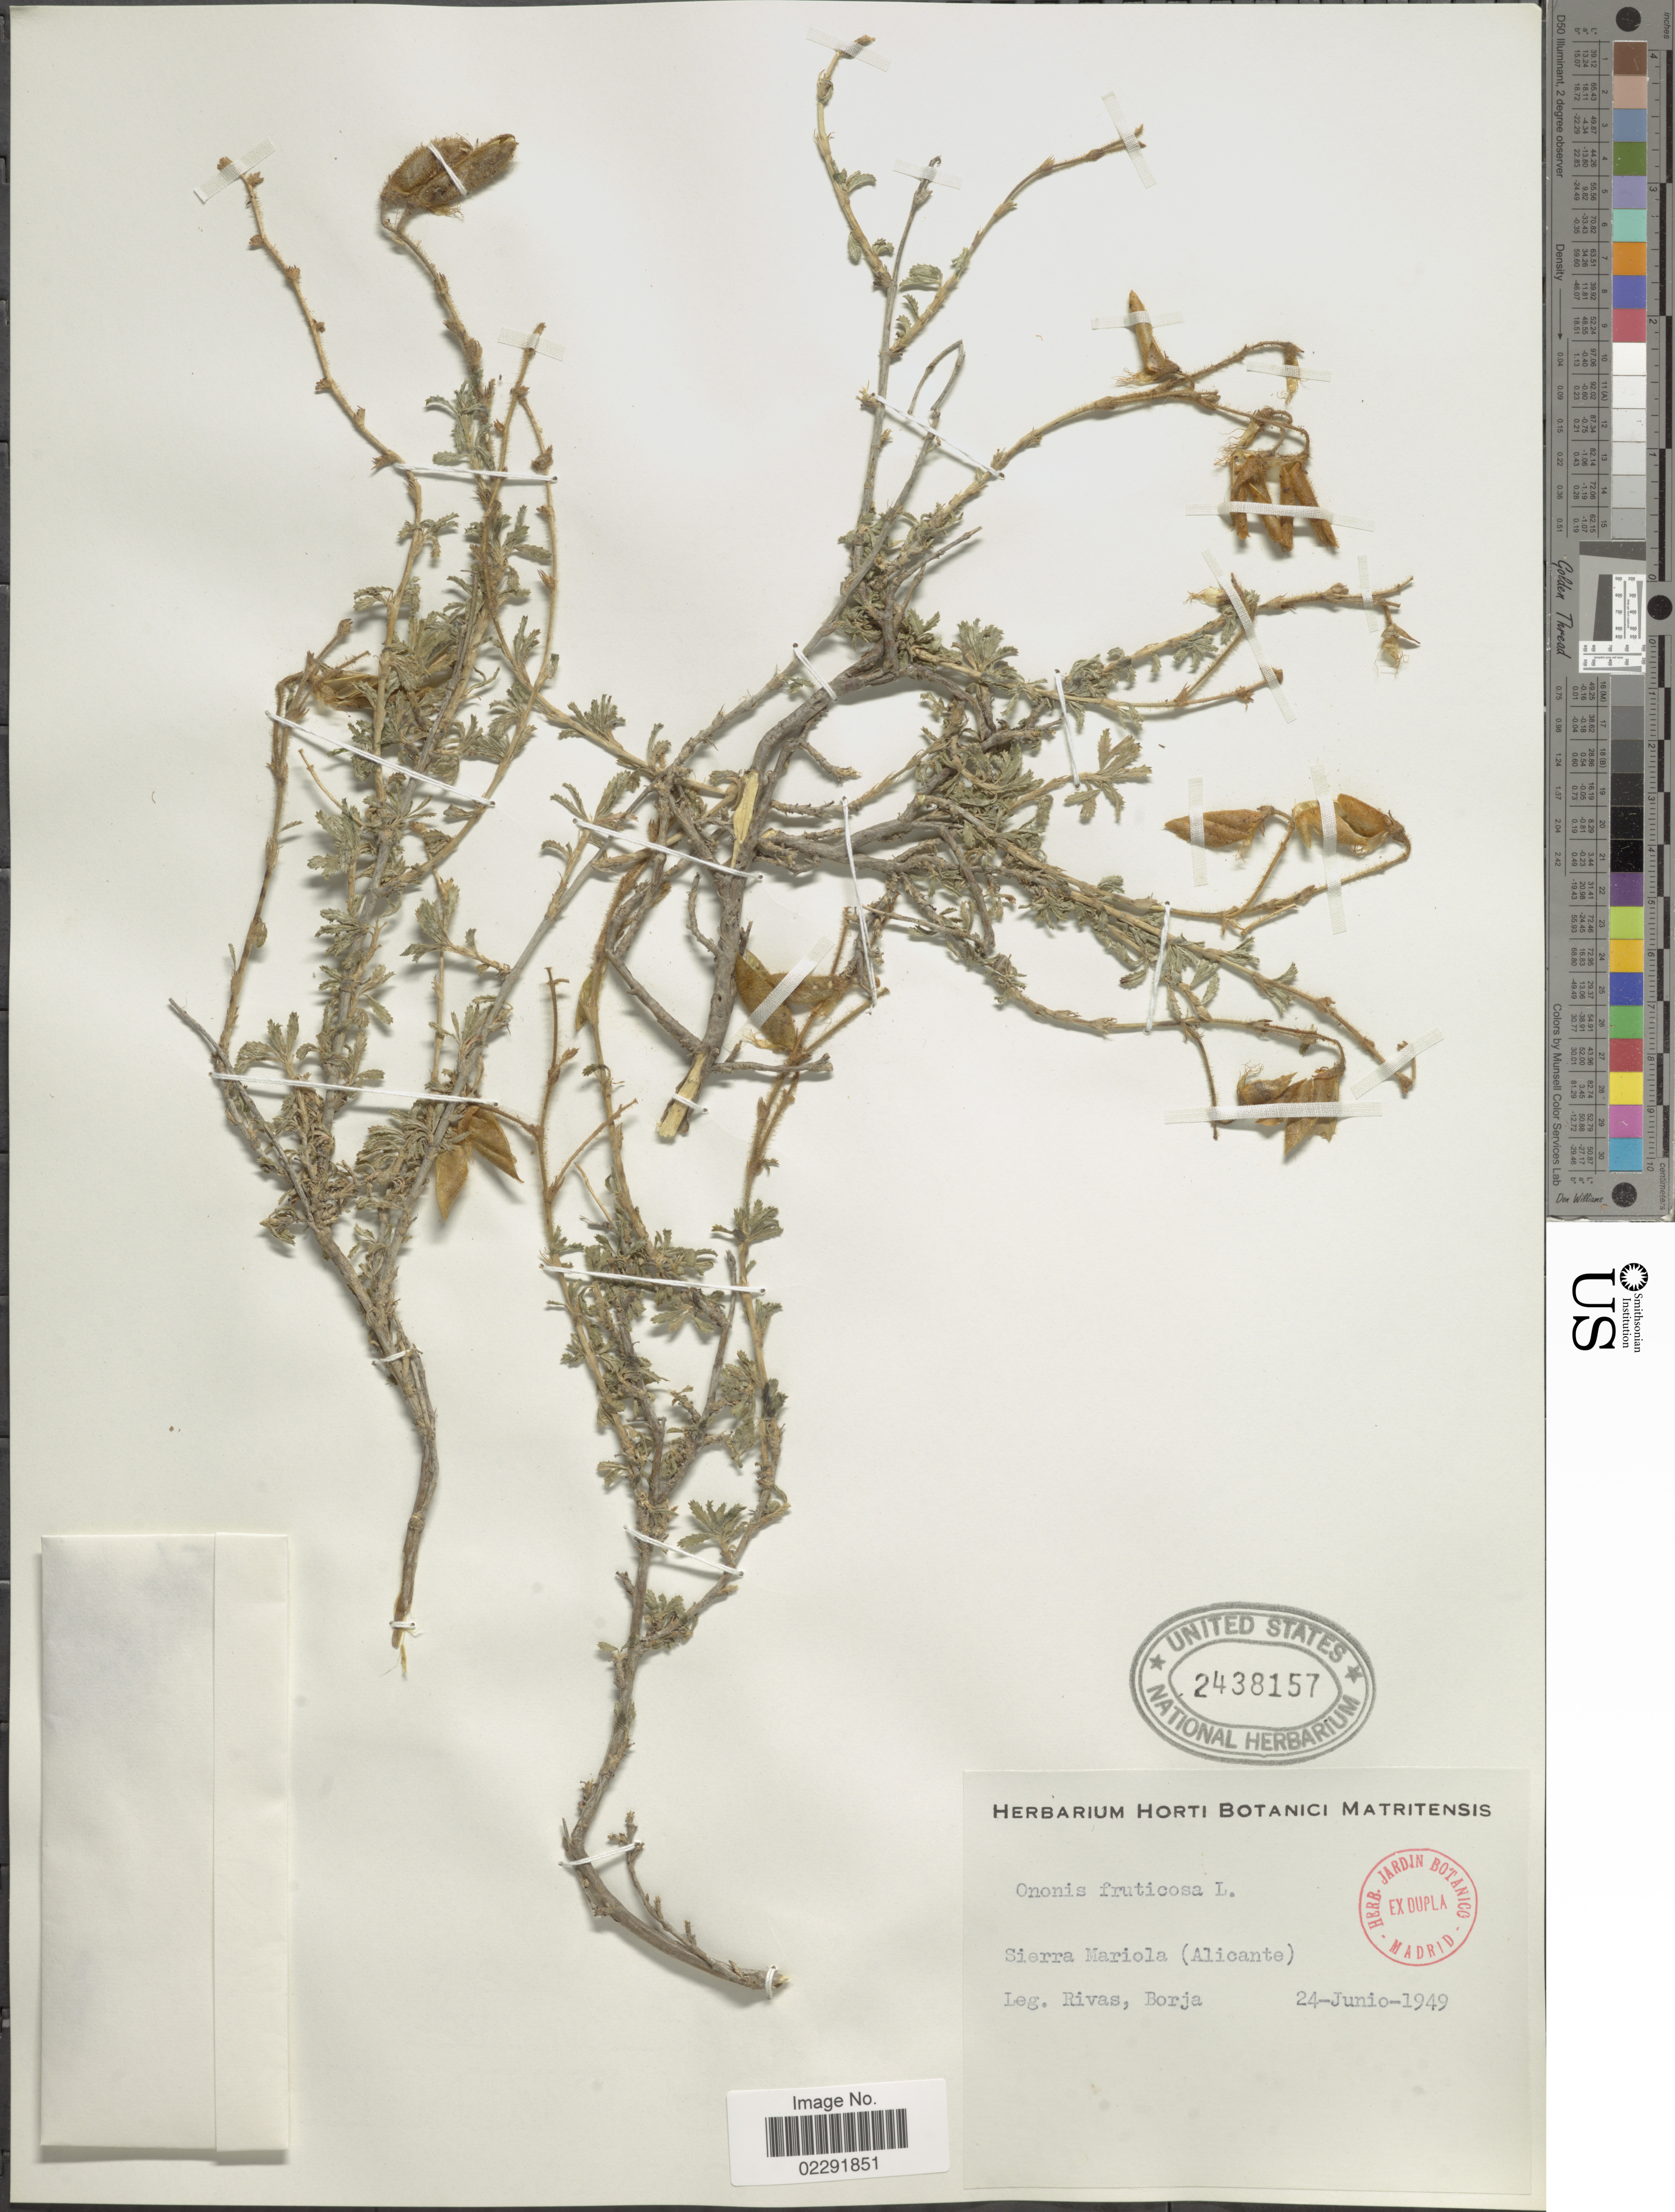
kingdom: Plantae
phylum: Tracheophyta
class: Magnoliopsida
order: Fabales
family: Fabaceae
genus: Ononis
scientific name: Ononis fruticosa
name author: L.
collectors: Rivas & -. Borja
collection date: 1949-06-24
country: Spain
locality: Sierra Mariola (Alicante).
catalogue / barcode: US 2438157